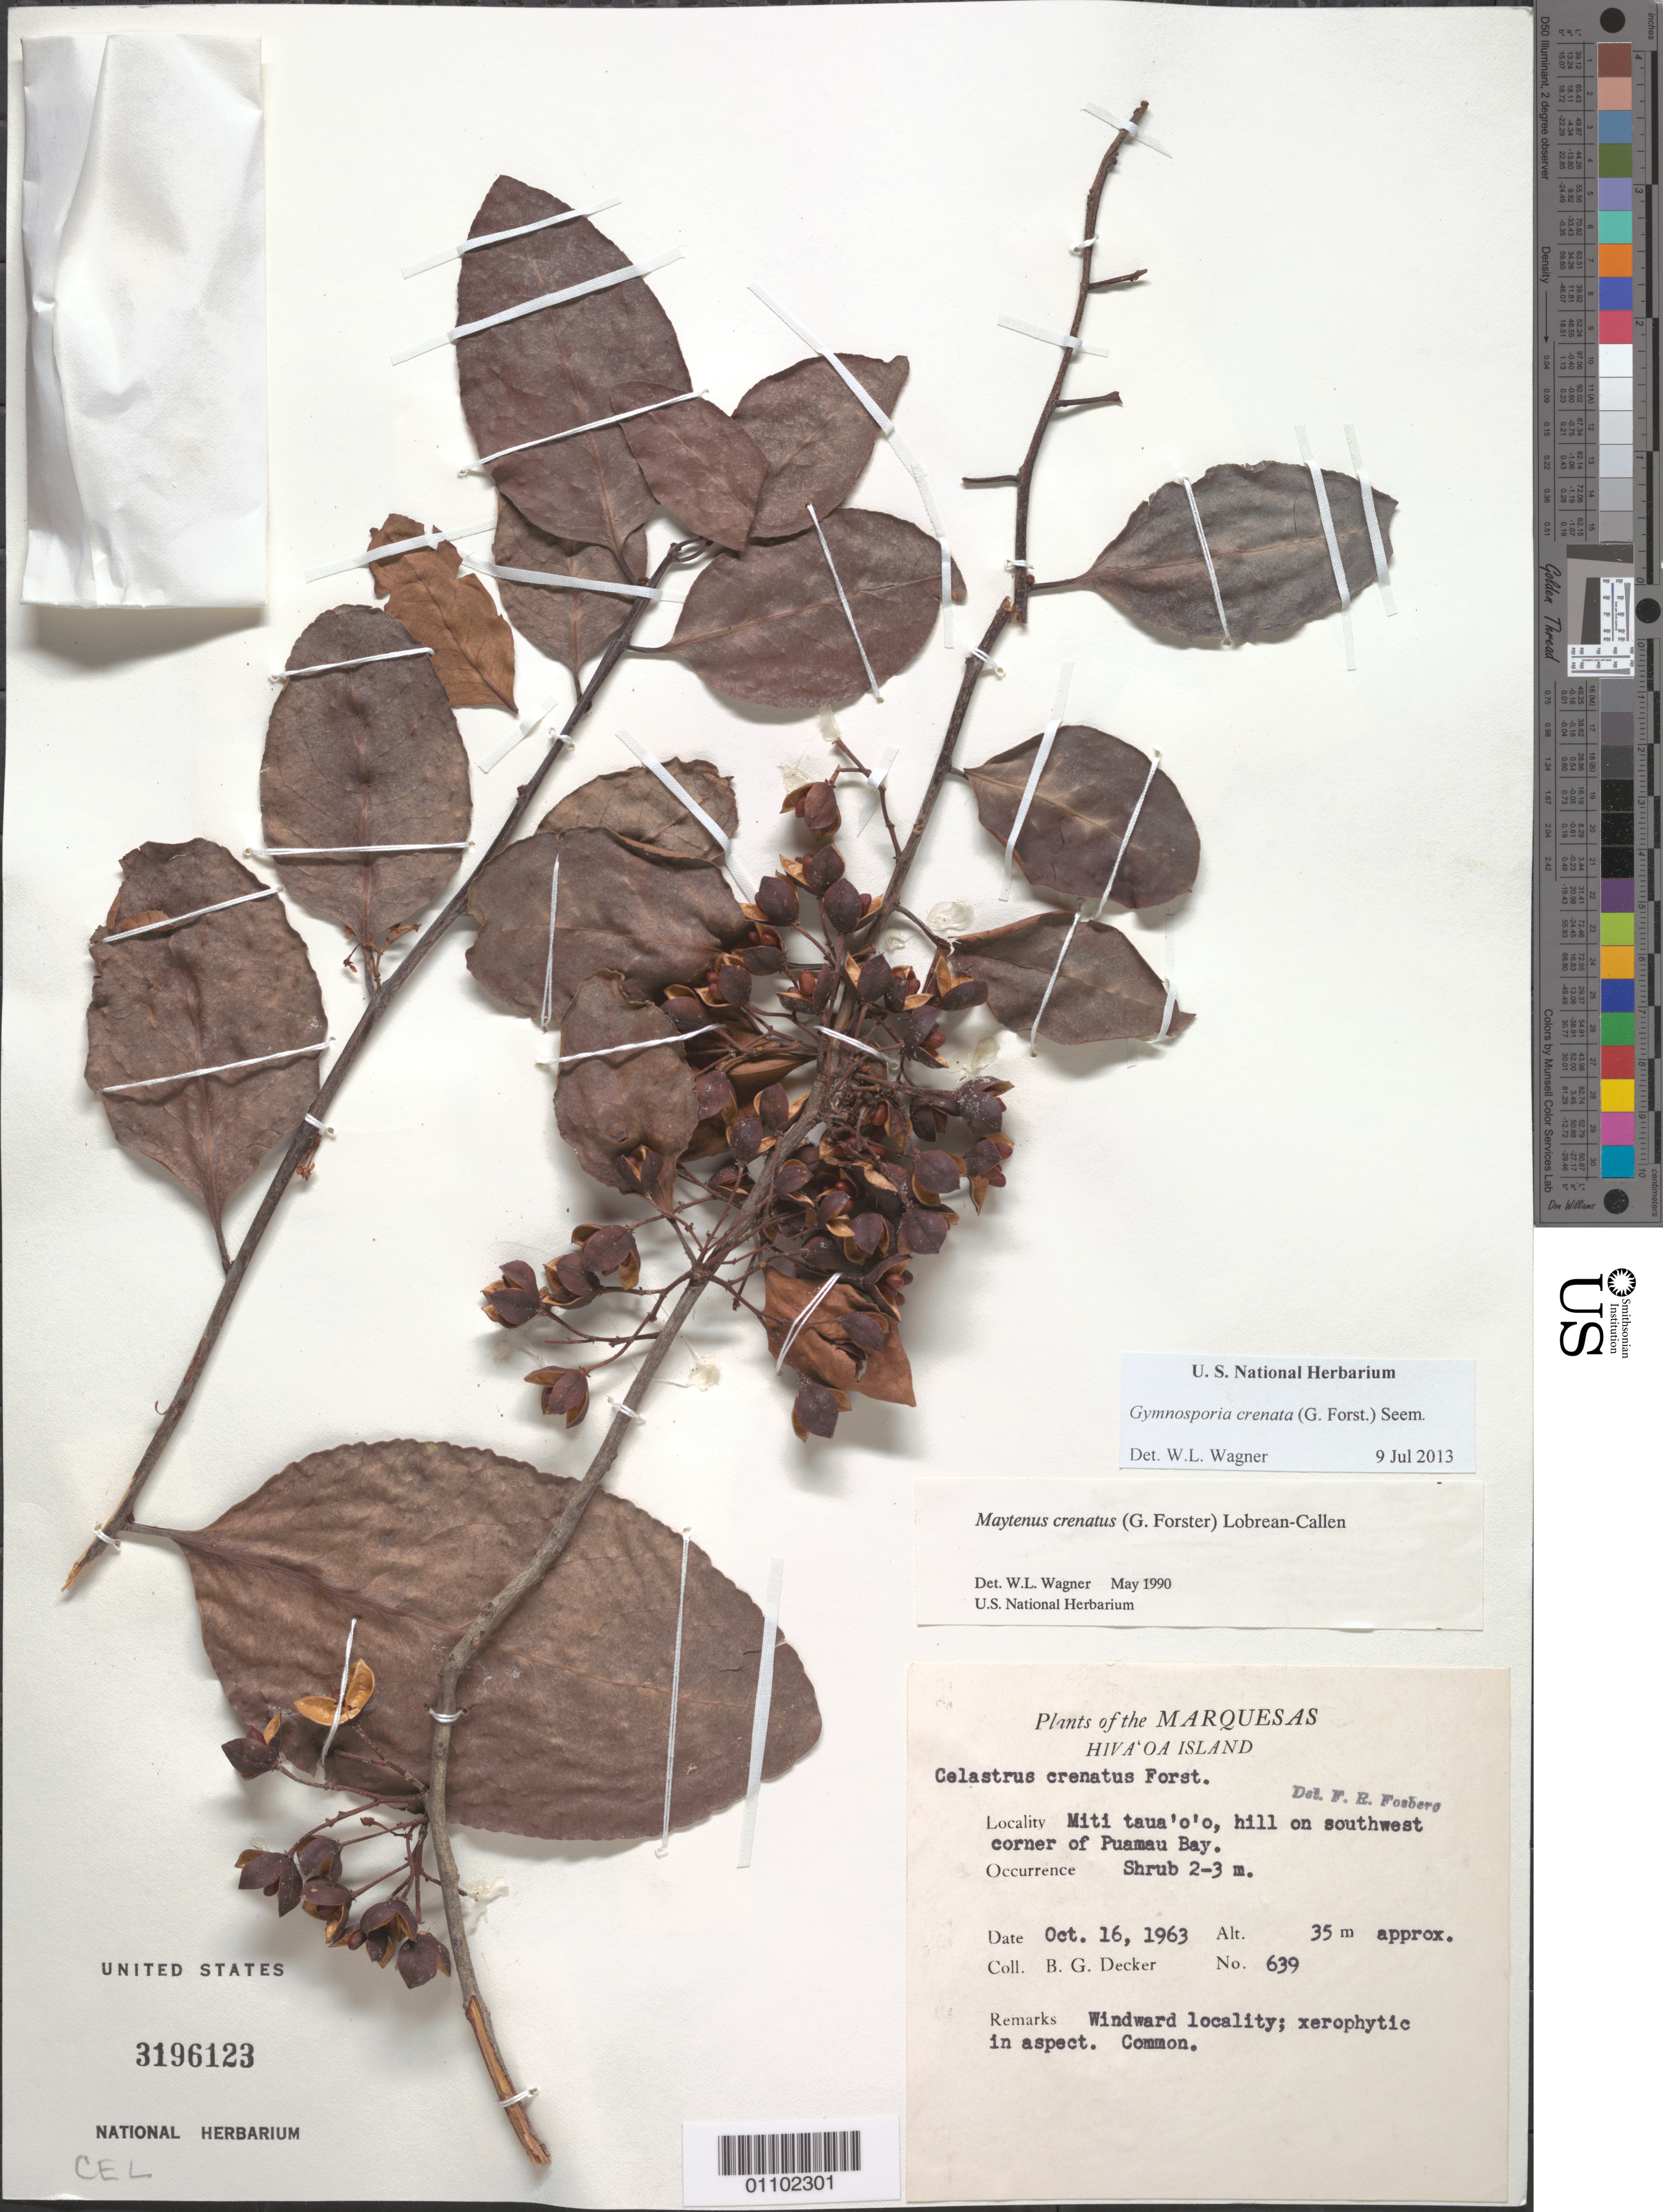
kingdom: Plantae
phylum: Tracheophyta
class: Magnoliopsida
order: Celastrales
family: Celastraceae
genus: Gymnosporia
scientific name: Gymnosporia crenata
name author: (G. Forst.) Seem.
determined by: Wagner, W. L., (BOT), Smithsonian Institution - National Museum of Natural History (UNITED STATES)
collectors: B. G. Decker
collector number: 639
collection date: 1963-10-16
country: French Polynesia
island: Hiva Oa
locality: Miti taua'o'o, hill on SW corner of Puamau Bay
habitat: Windward locality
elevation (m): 35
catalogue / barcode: US 3196123